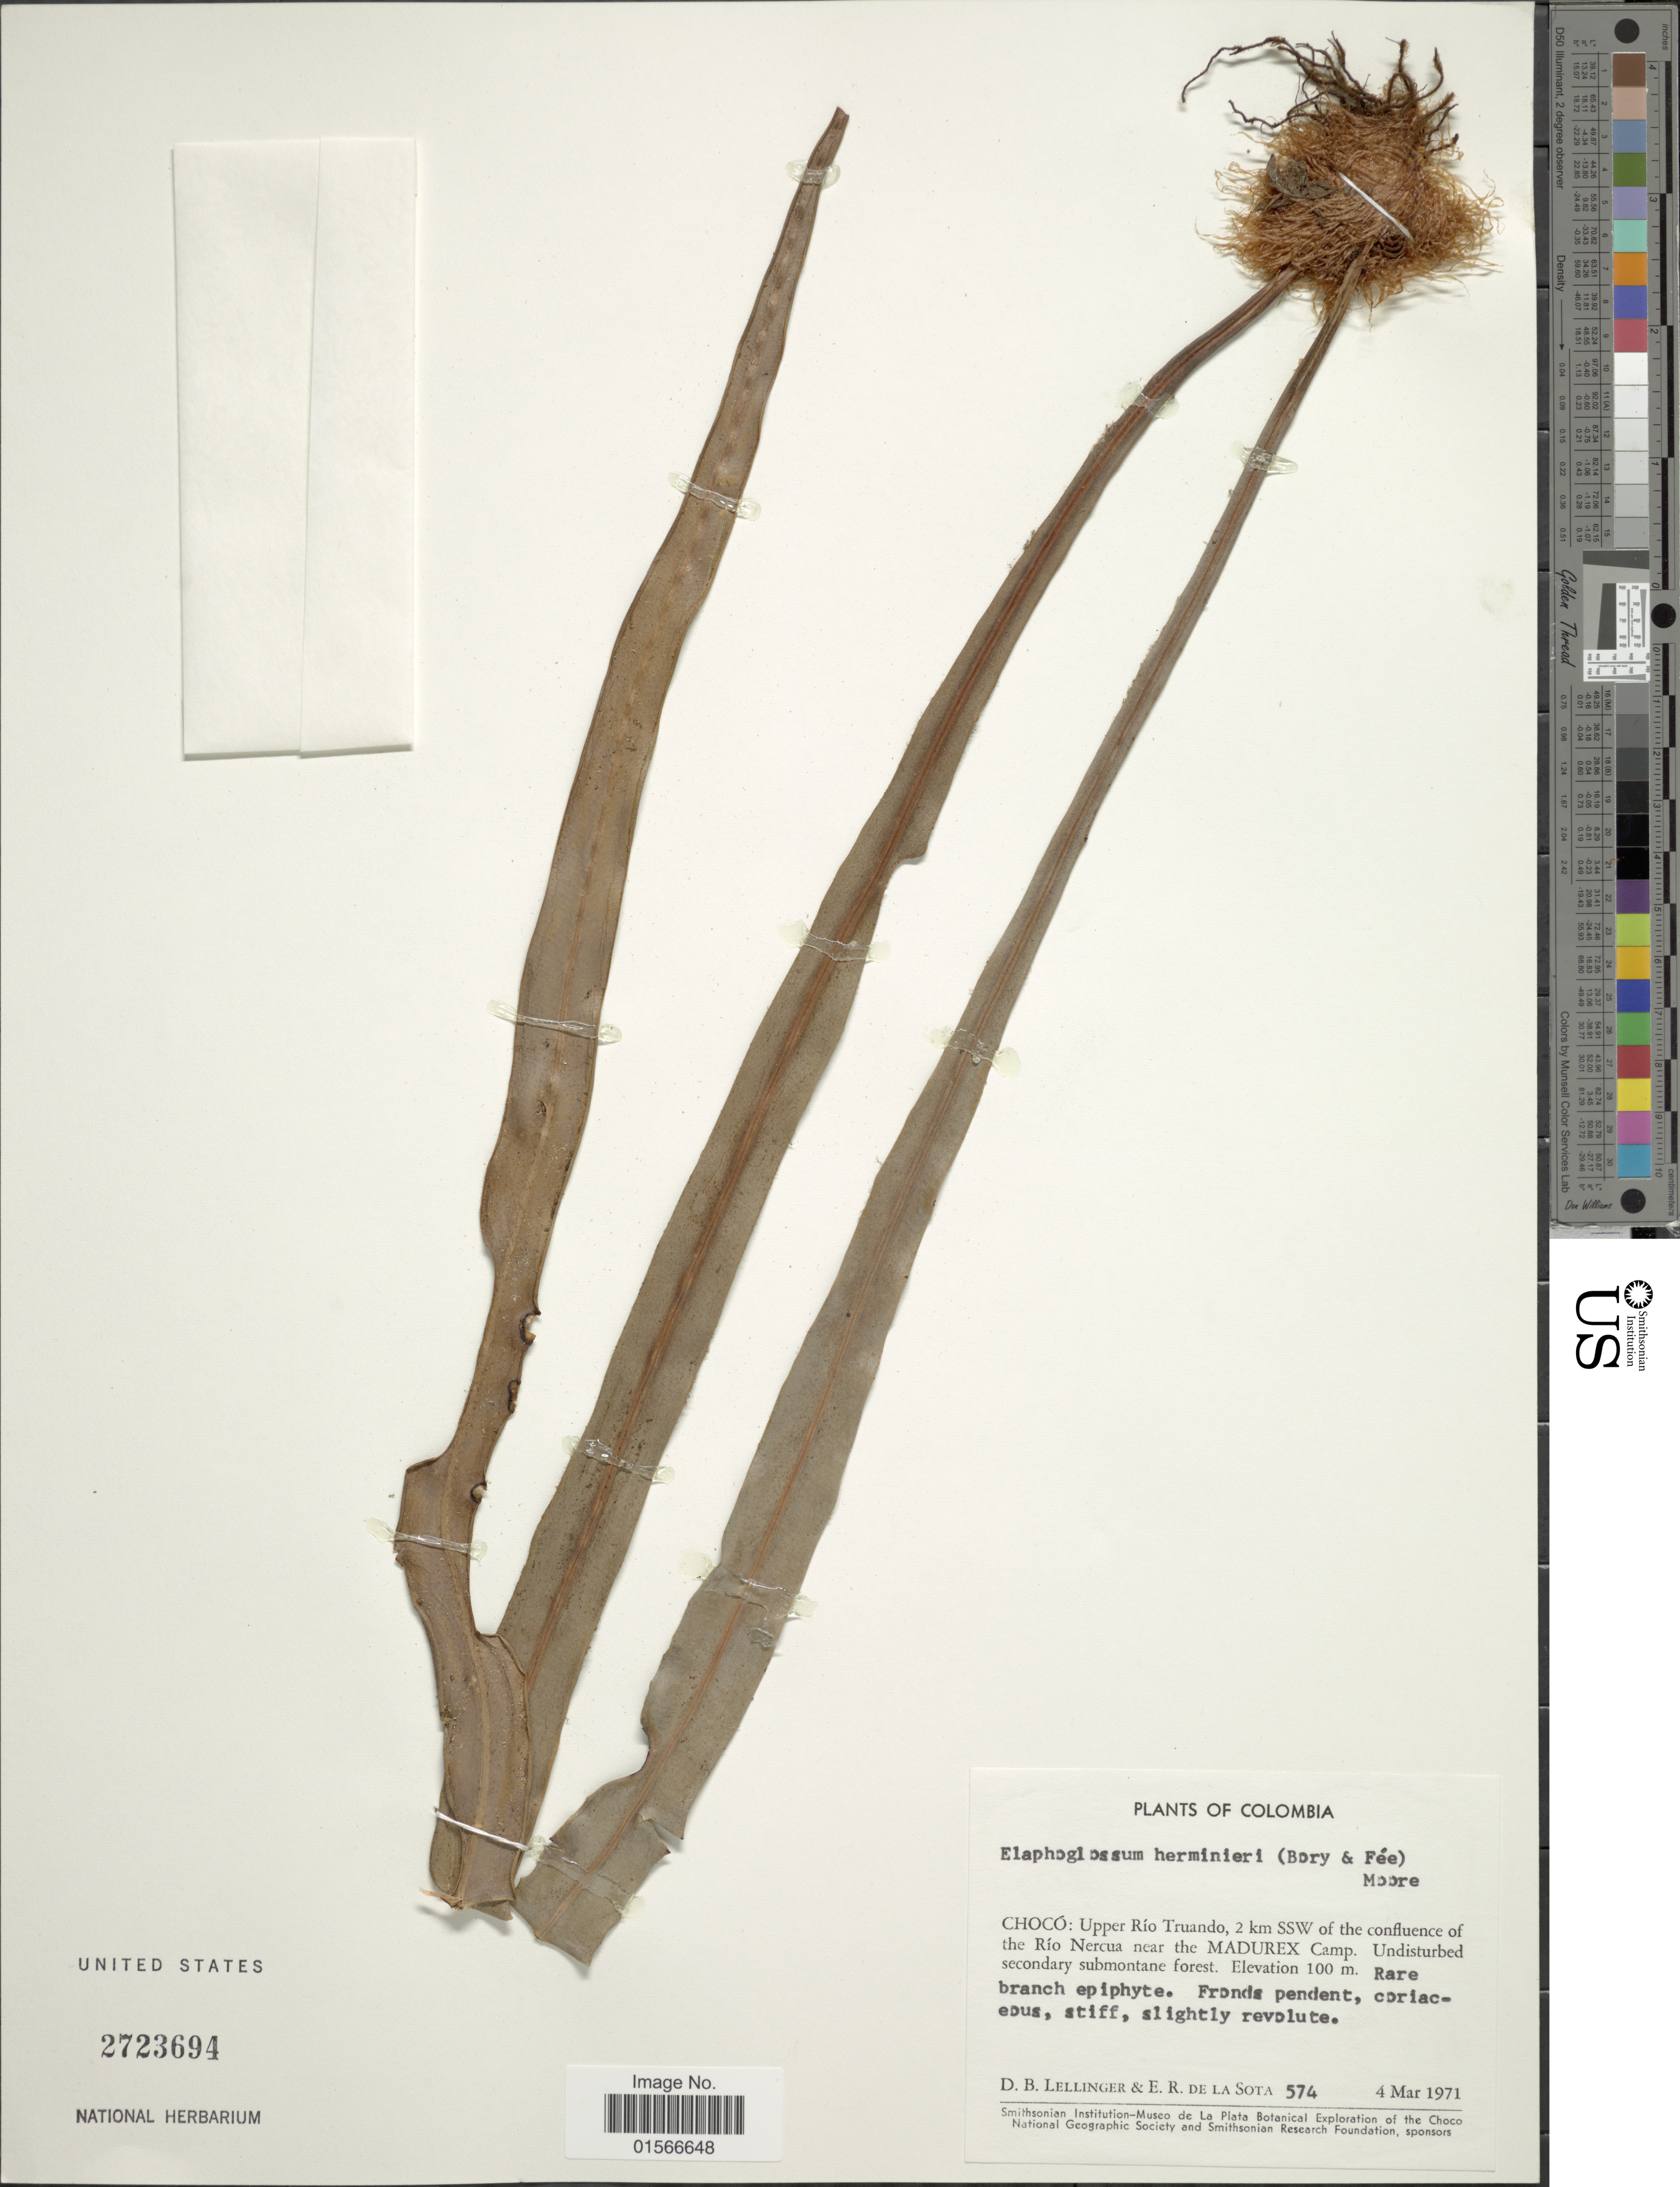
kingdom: Plantae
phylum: Tracheophyta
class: Polypodiopsida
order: Polypodiales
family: Dryopteridaceae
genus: Elaphoglossum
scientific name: Elaphoglossum herminieri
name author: (Bory & Fée) T. Moore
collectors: D. B. Lellinger & E. R. de la Sota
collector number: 574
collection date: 1971-03-04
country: Colombia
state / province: Chocó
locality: Upper Río Truando, 2 km SSW of the confluence of the Río Nercua near the MADUREX Camp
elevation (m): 100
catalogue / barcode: US 2723694